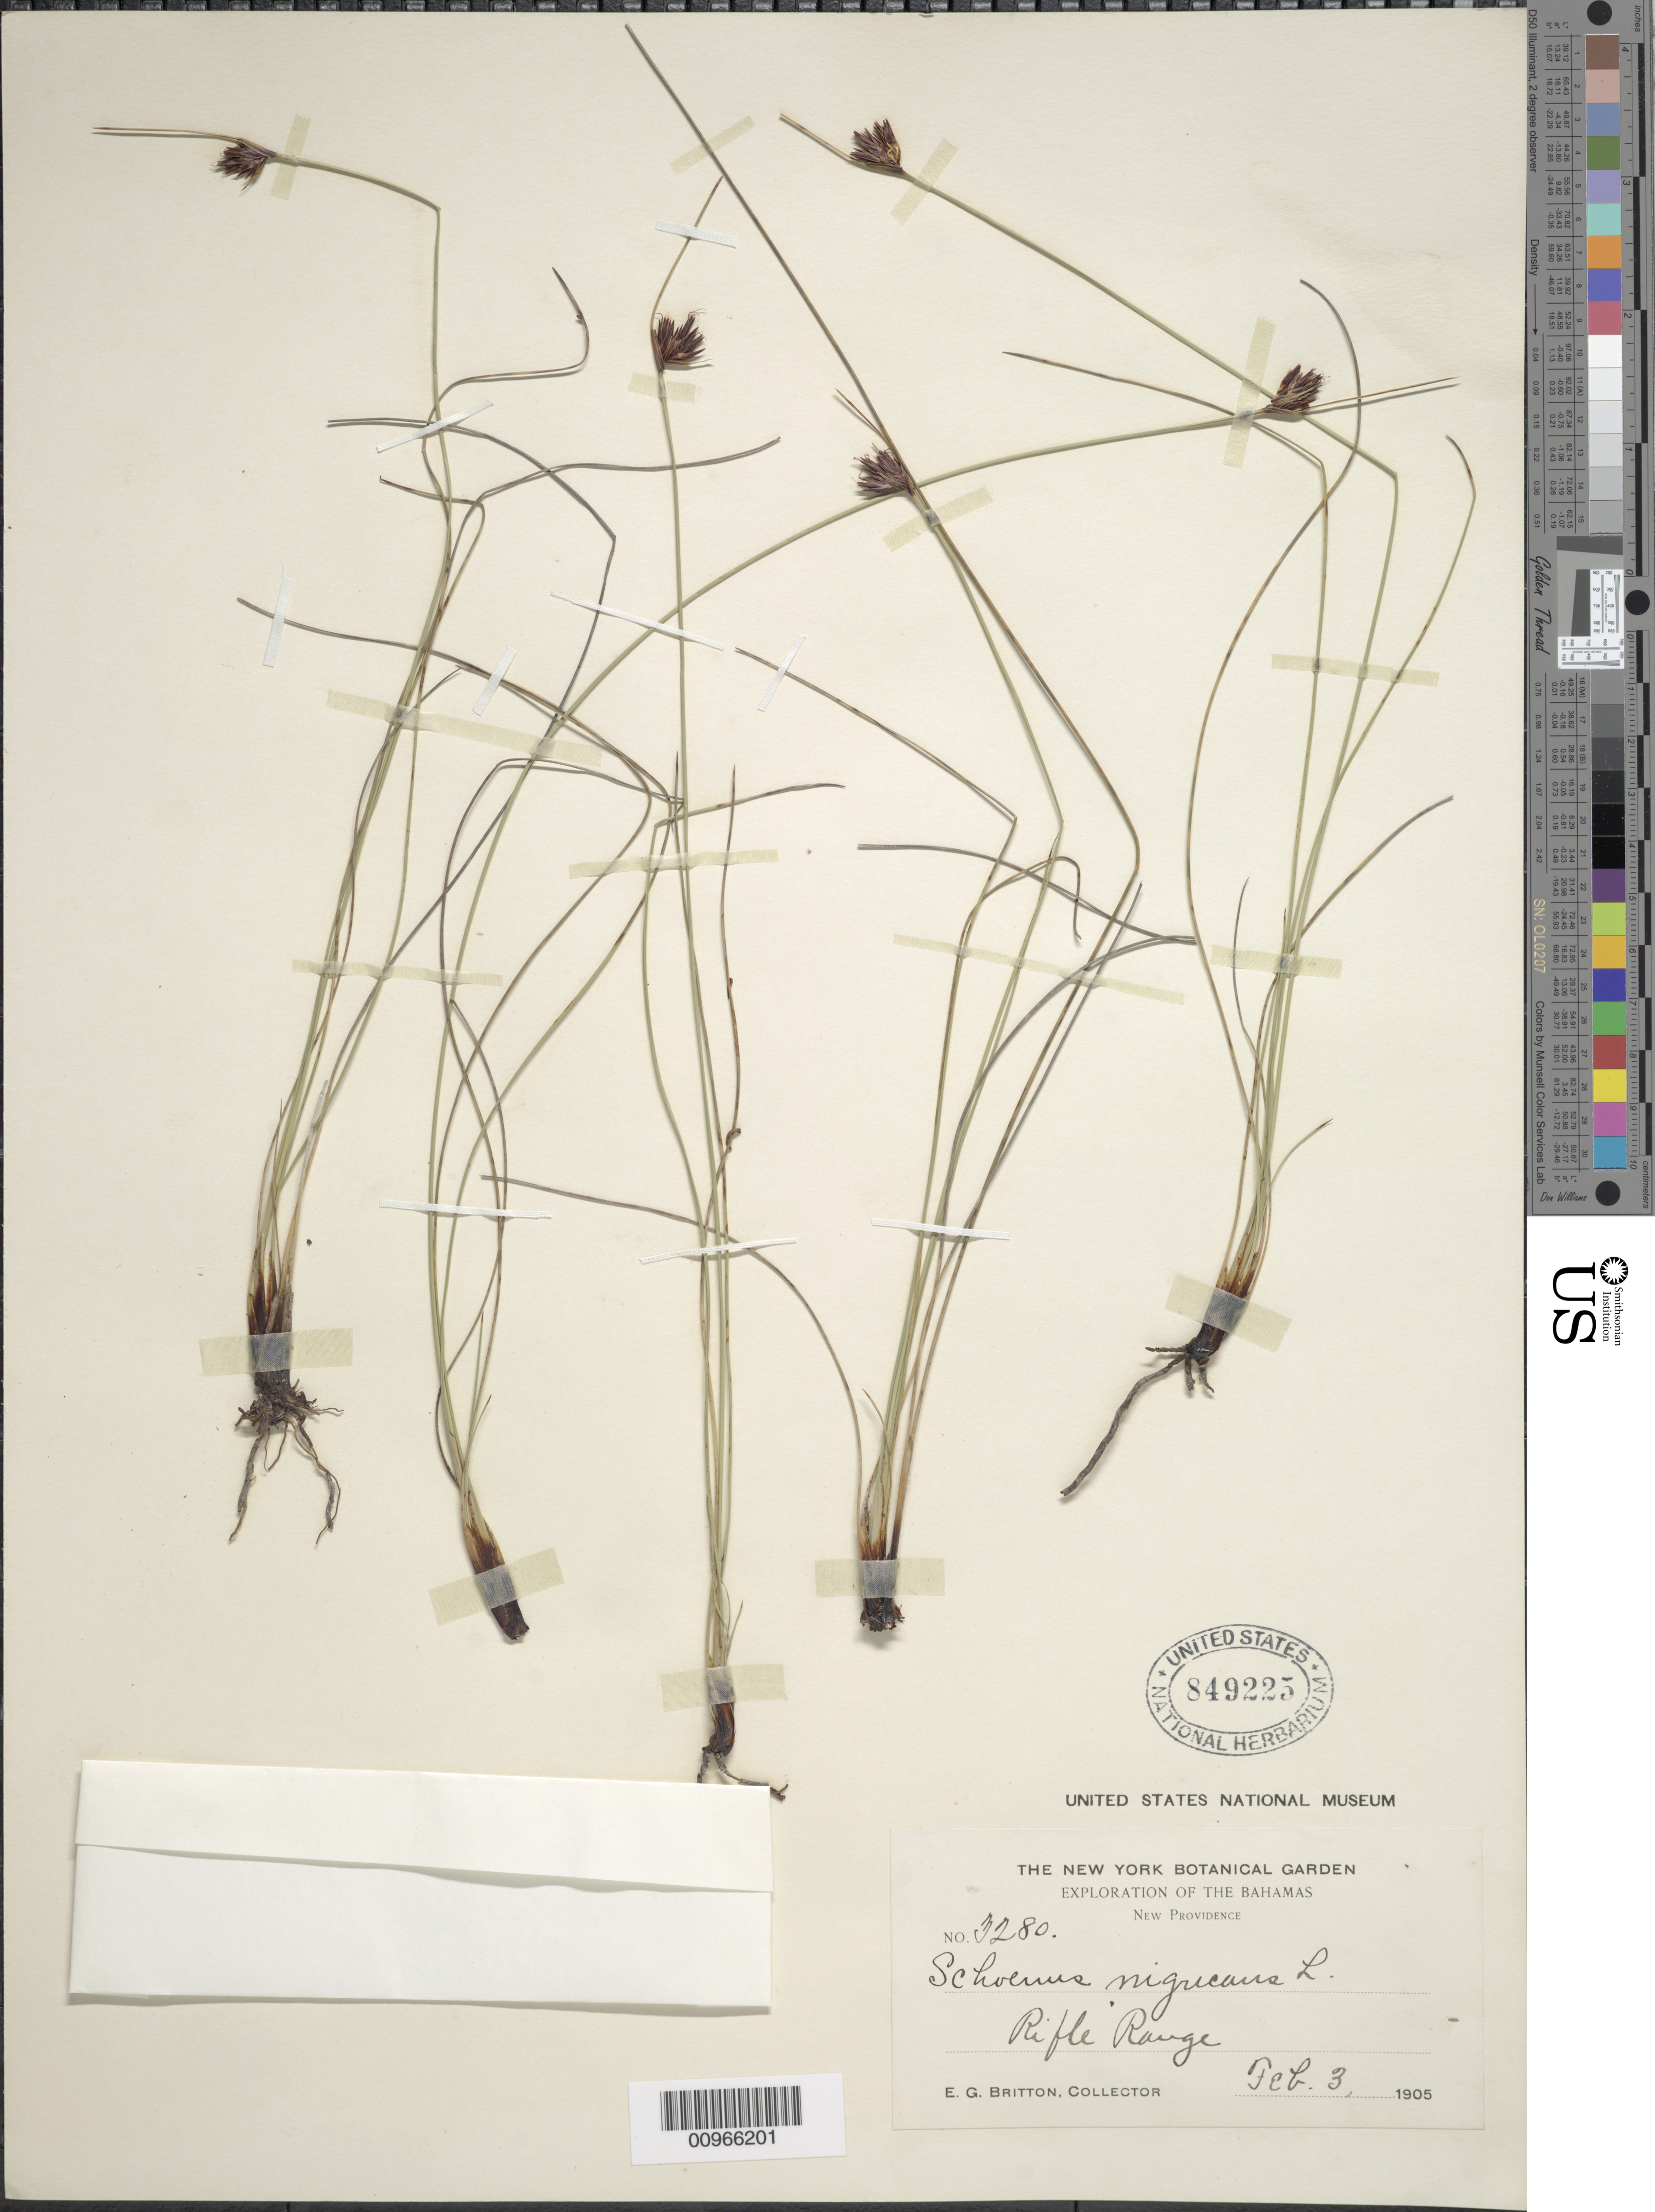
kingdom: Plantae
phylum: Tracheophyta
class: Liliopsida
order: Poales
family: Cyperaceae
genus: Schoenus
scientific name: Schoenus nigricans var. nigricans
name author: L.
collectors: E. G. Britton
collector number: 3280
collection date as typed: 03 Feb 1905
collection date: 1905-02-03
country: Bahamas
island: New Providence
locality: Rifle Range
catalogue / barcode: US 849225